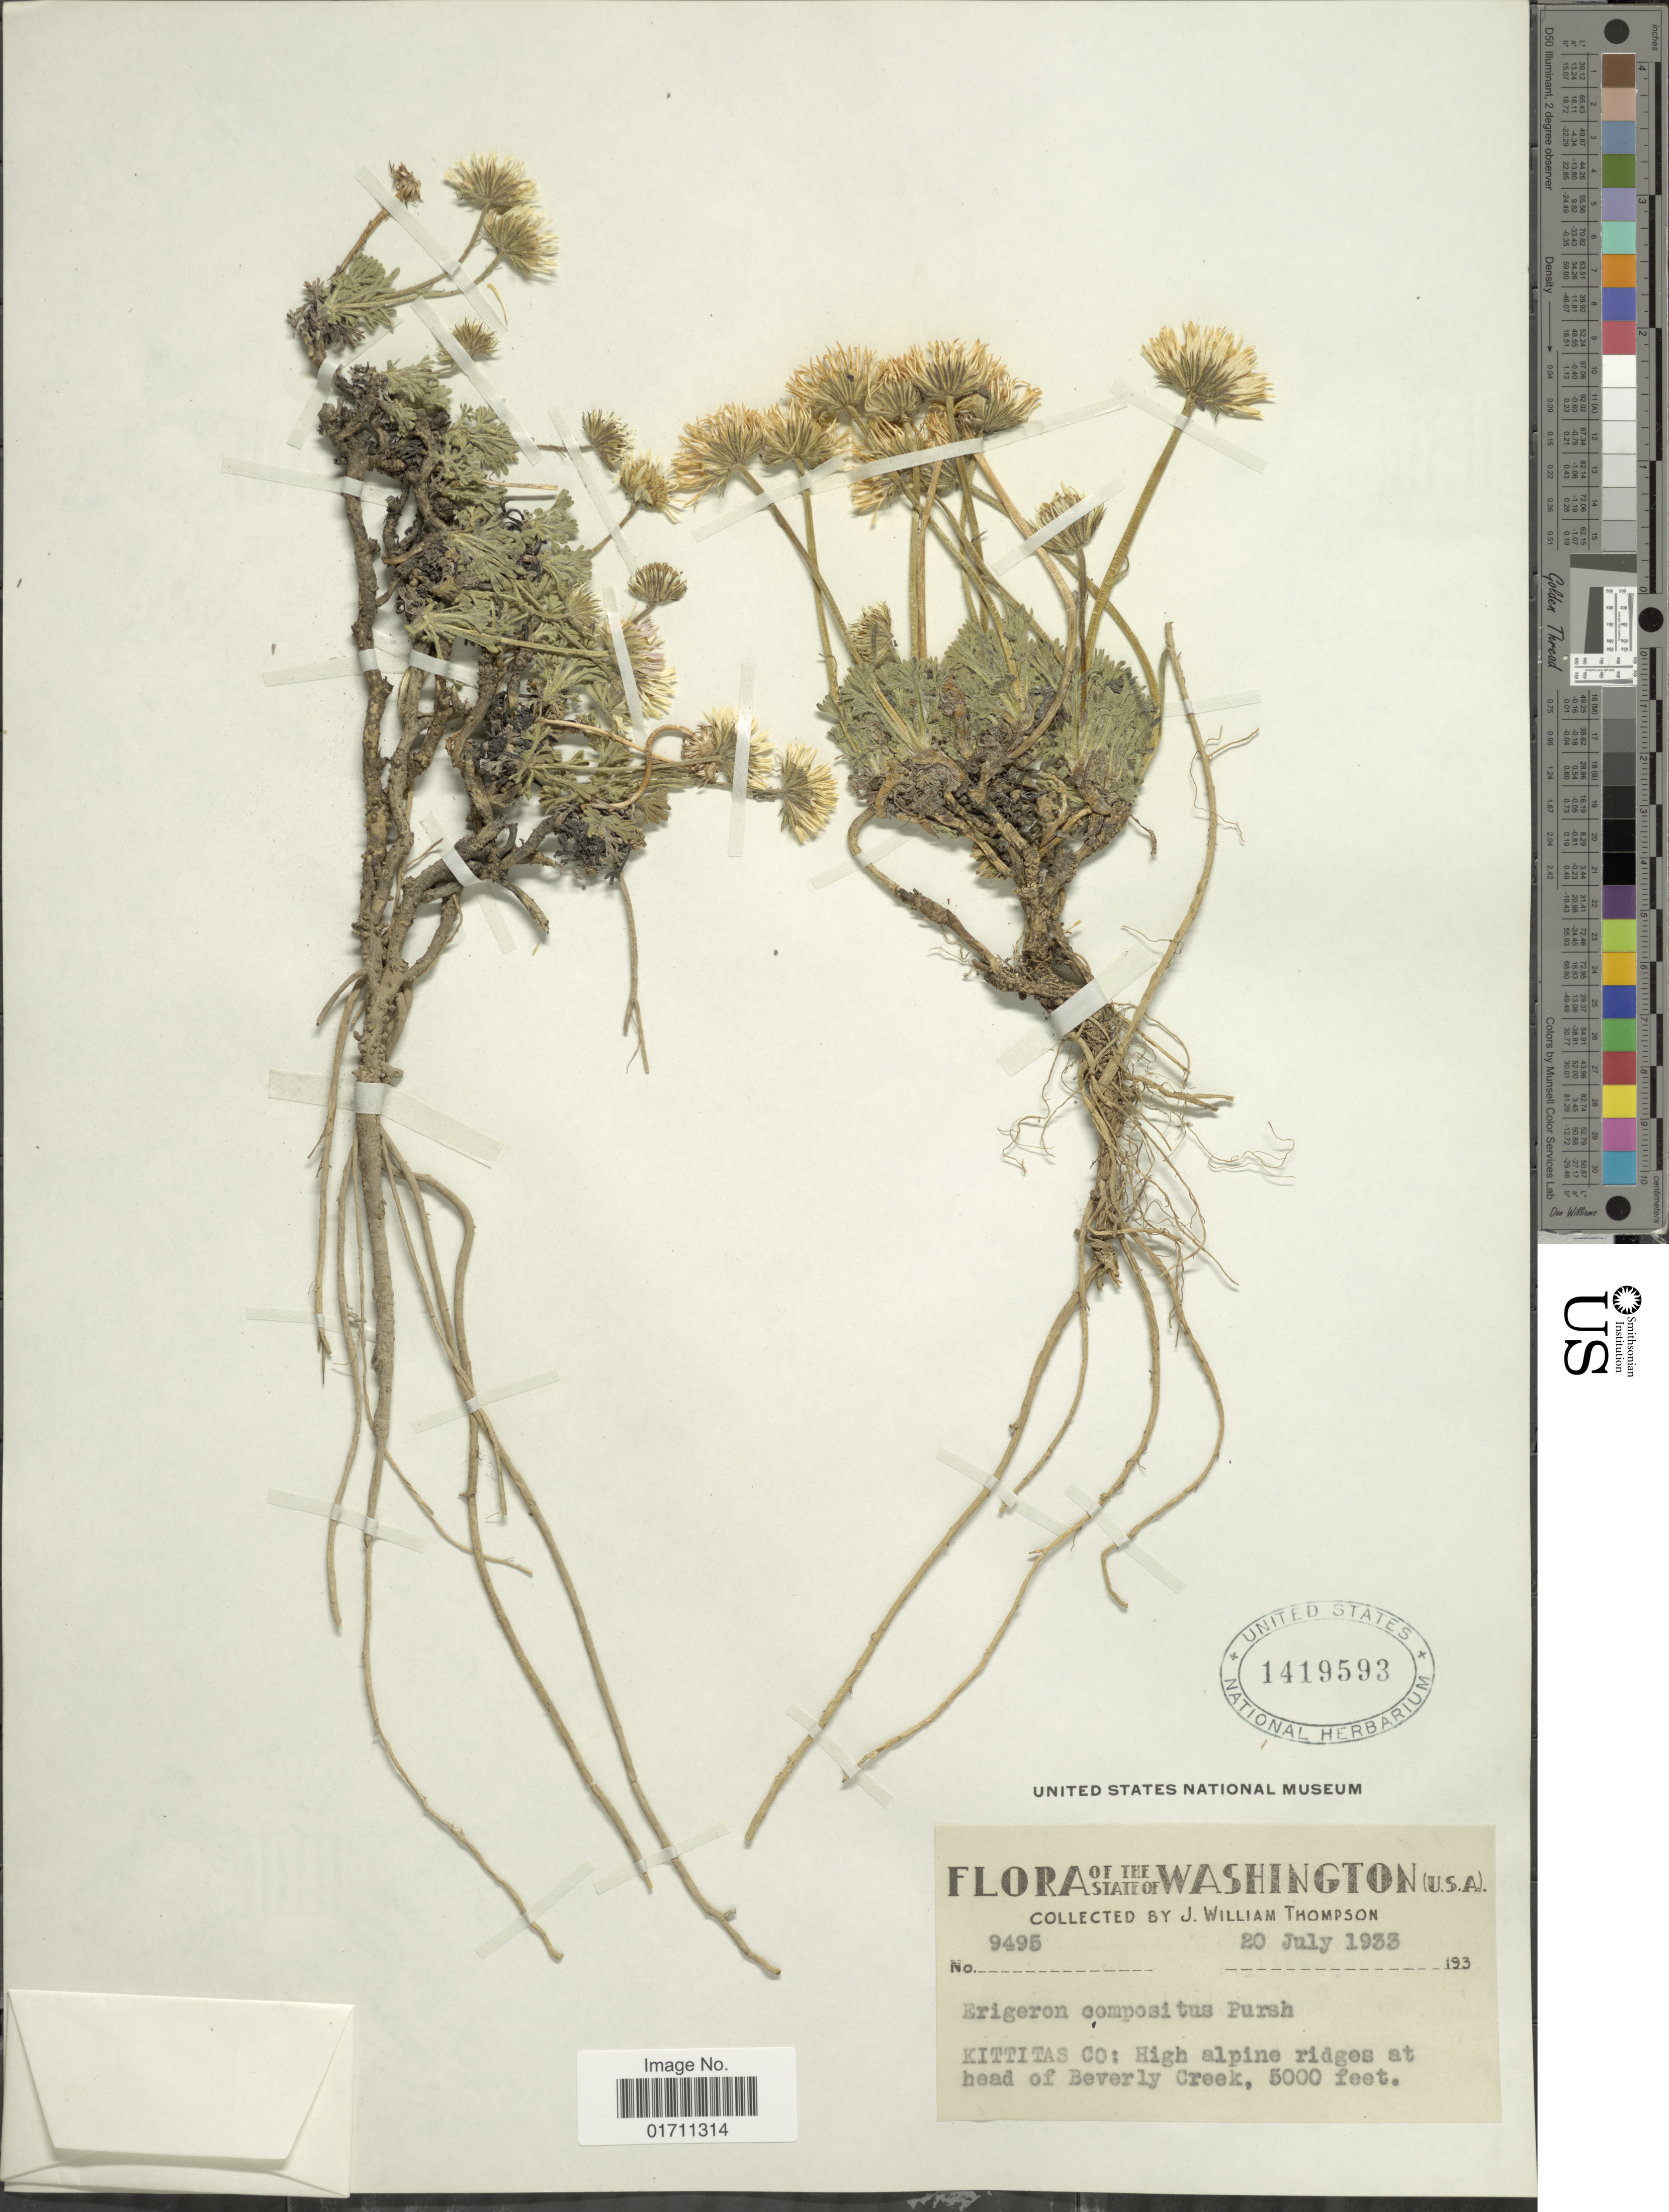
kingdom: Plantae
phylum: Tracheophyta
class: Magnoliopsida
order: Asterales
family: Asteraceae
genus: Erigeron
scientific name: Erigeron compositus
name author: Pursh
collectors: J. W. Thompson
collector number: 9495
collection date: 1933-07-20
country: United States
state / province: Washington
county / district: Kittitas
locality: Kittitas Co: High alpine ridges at head of Beverly Creek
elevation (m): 1524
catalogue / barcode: US 1419593